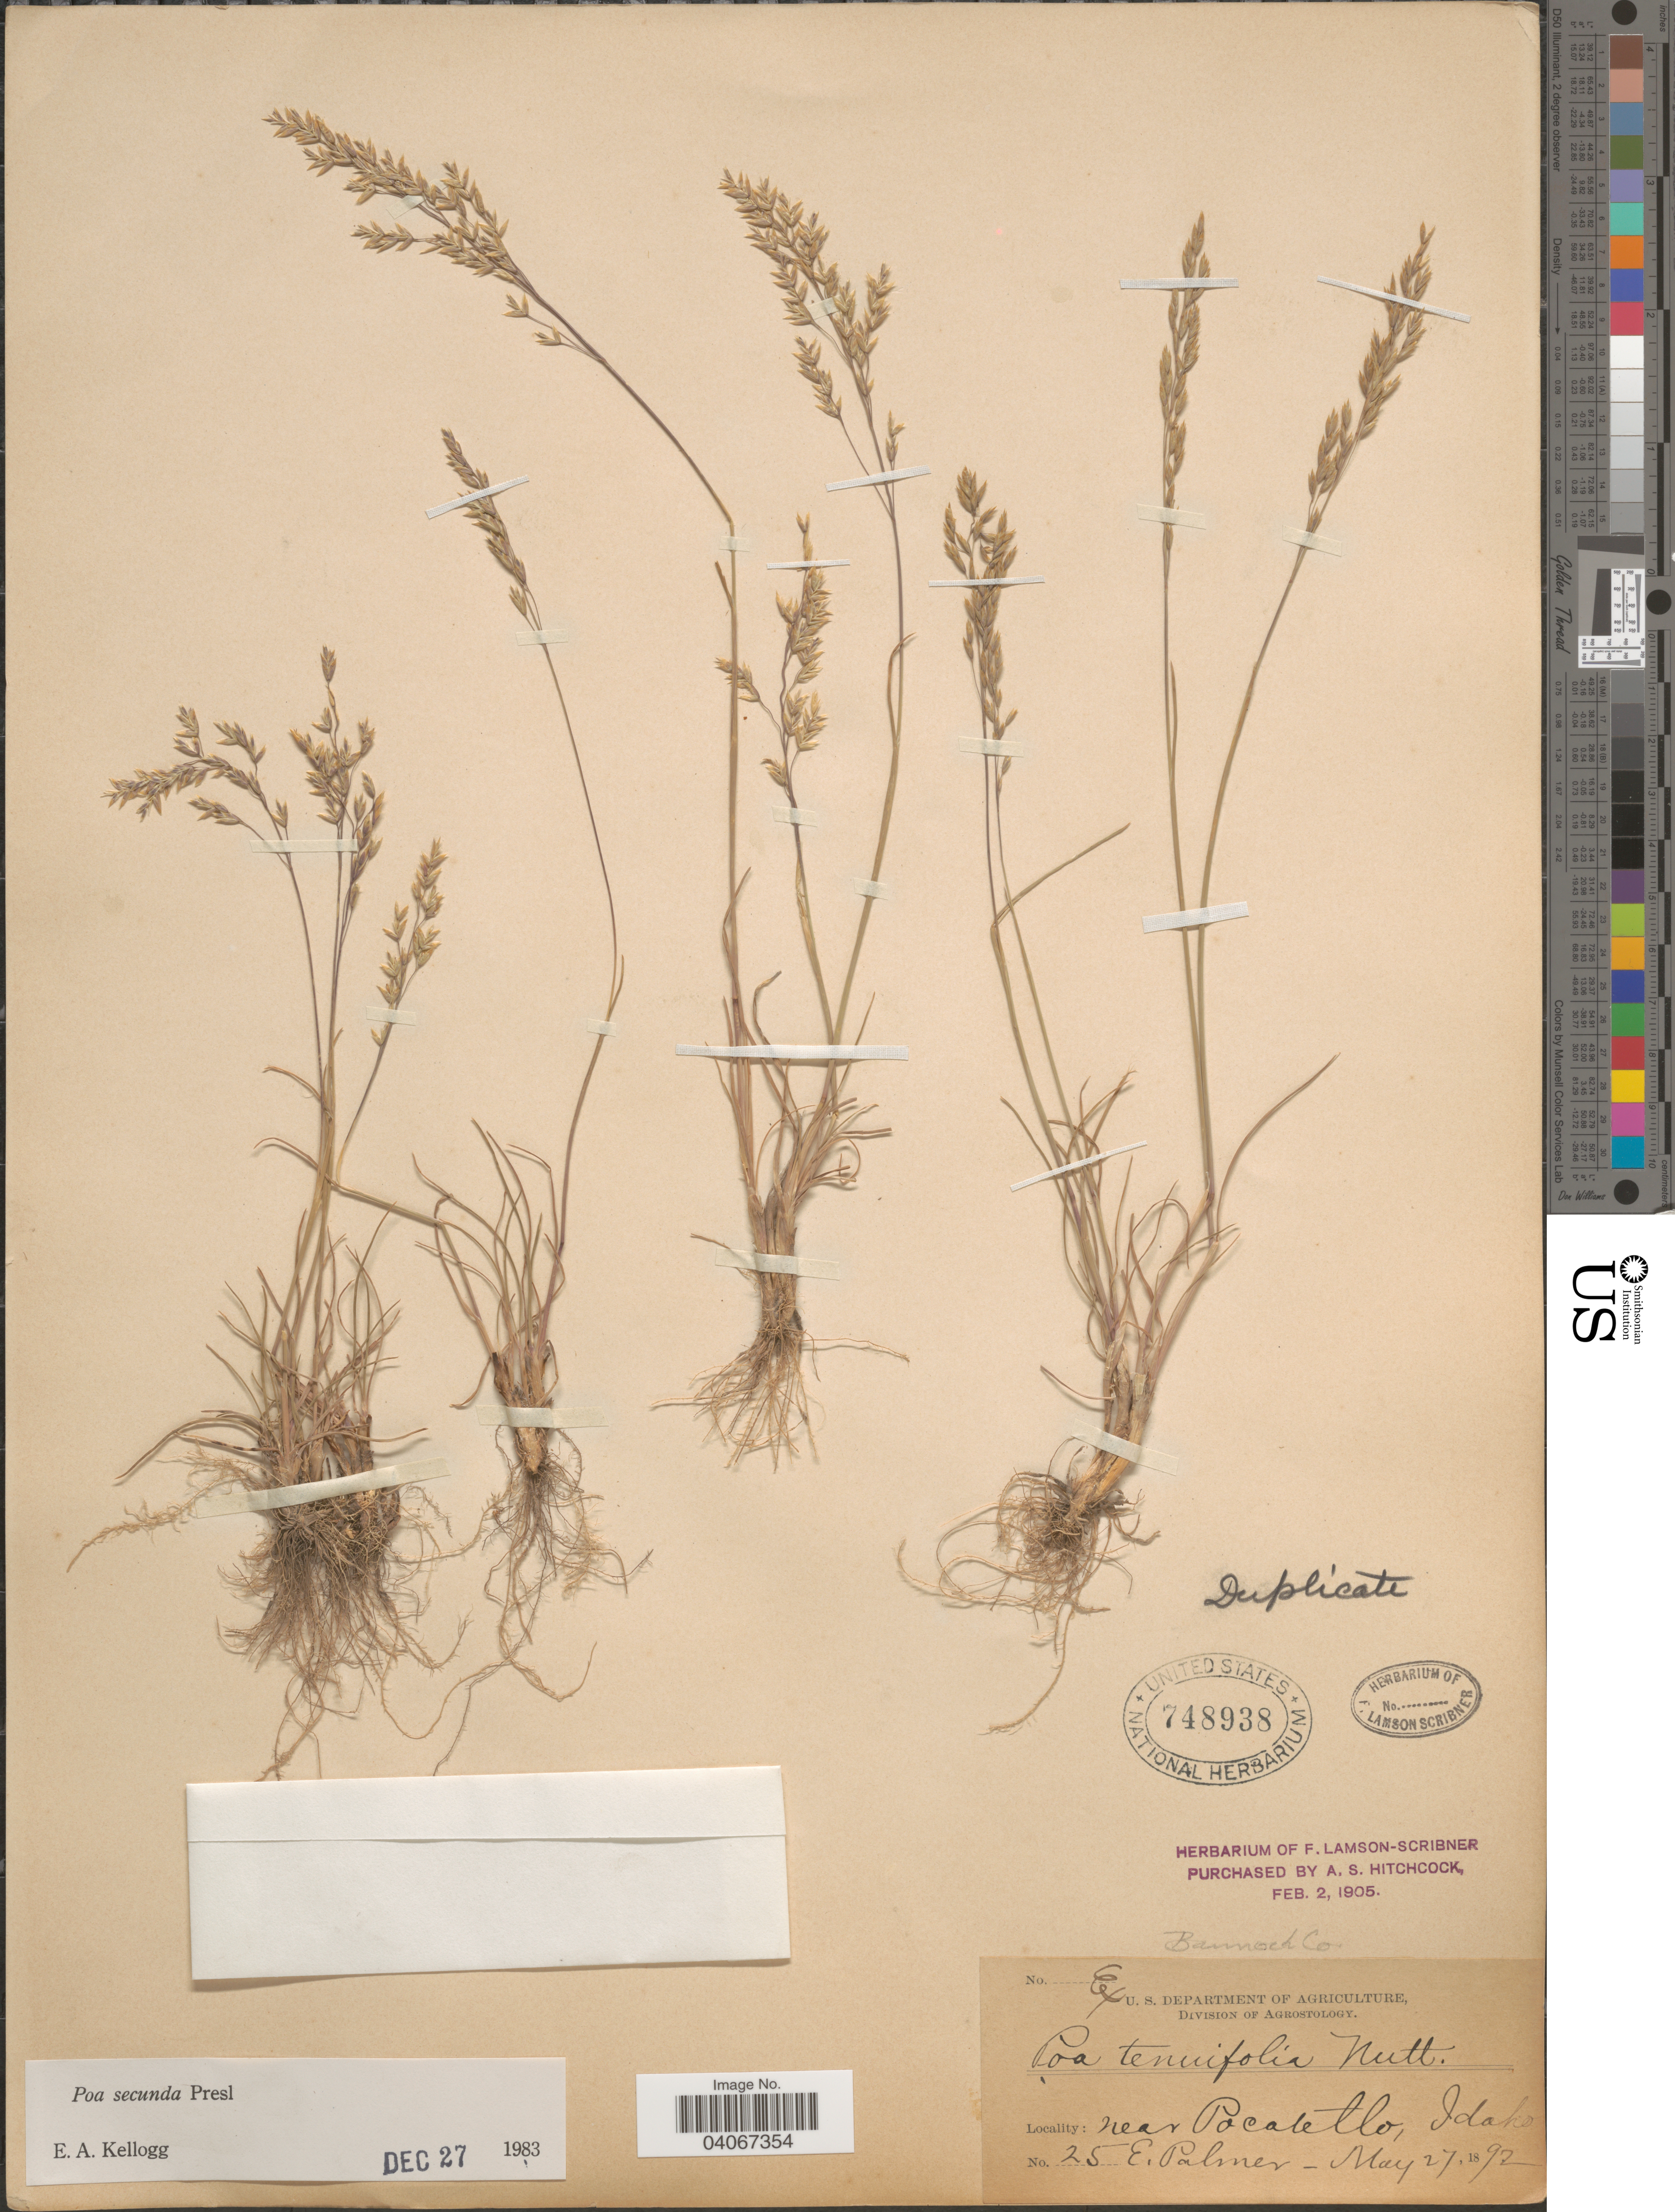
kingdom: Plantae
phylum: Tracheophyta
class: Liliopsida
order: Poales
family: Poaceae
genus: Poa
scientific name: Poa secunda subsp. secunda var. secunda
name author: J. Presl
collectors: E. Palmer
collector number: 25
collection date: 1892-05-27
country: United States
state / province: Idaho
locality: Bannock Co. Near Pocatello.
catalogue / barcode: US 748938